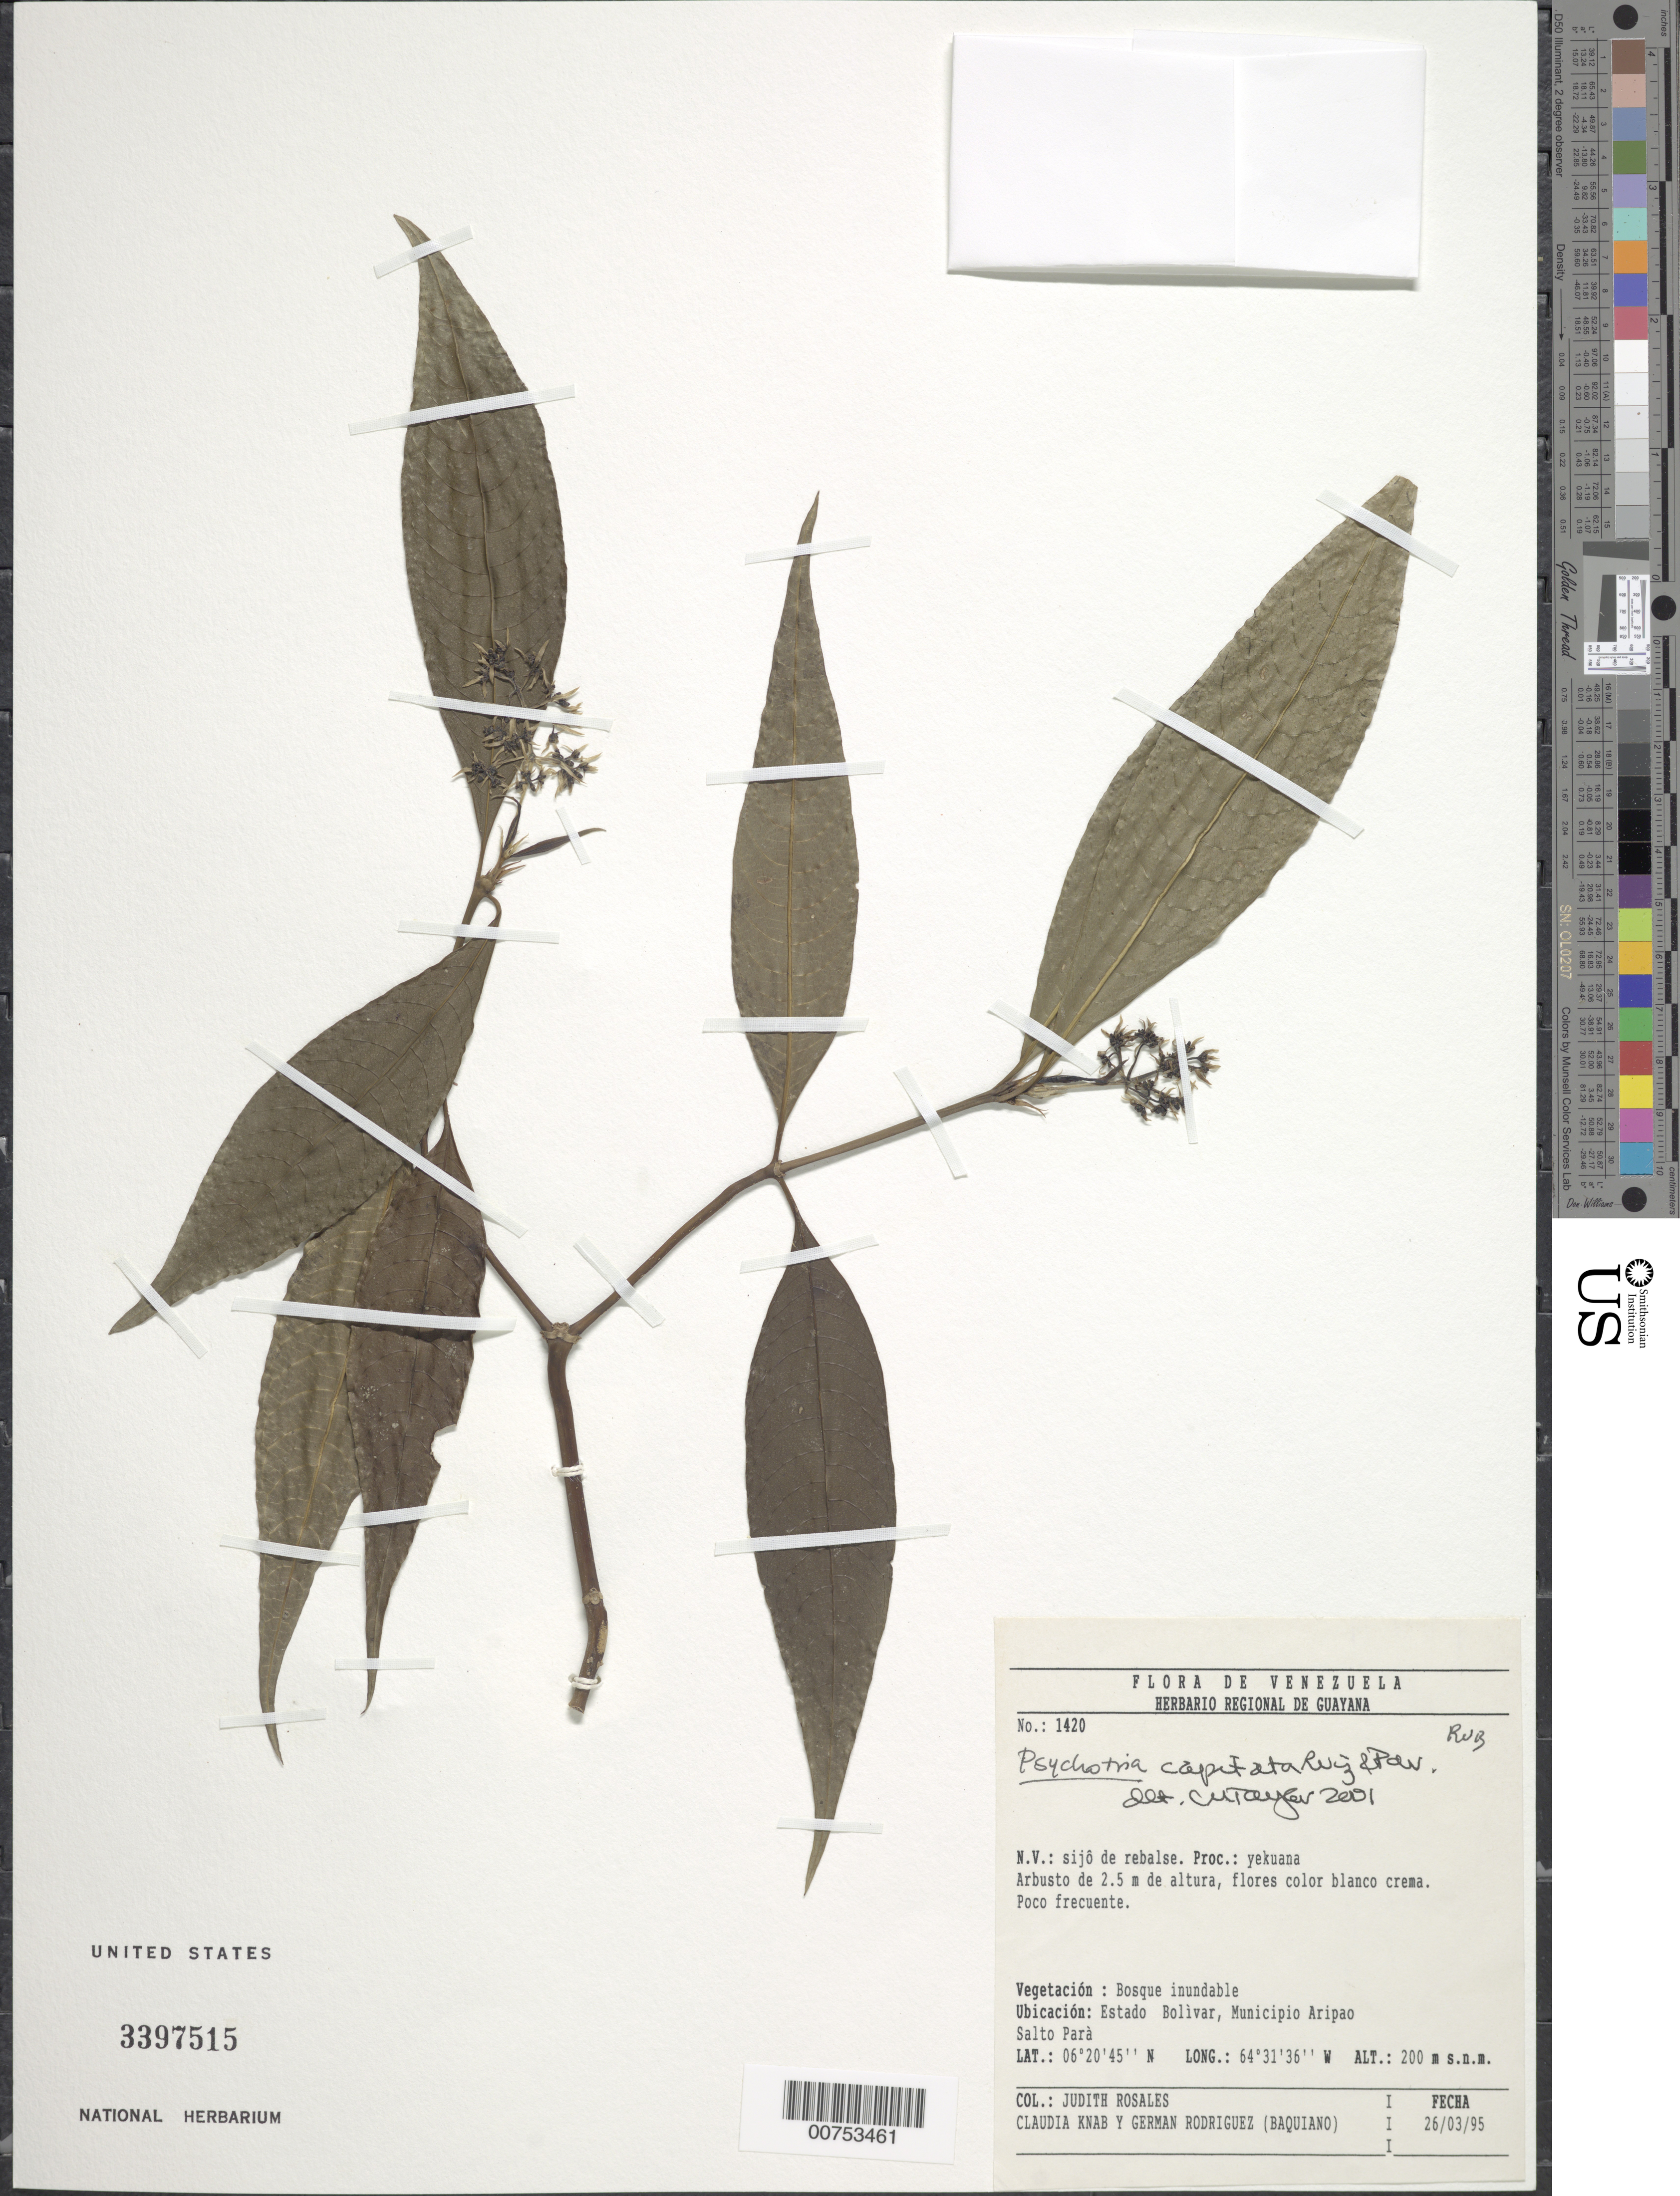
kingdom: Plantae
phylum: Tracheophyta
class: Magnoliopsida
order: Gentianales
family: Rubiaceae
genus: Psychotria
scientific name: Psychotria capitata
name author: Ruiz & Pav.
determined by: Taylor, Charlotte M.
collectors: J. Rosales, C. Knab-Vispo & G. Rodriguez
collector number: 1420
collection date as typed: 26-Mar-95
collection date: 1995-03-26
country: Venezuela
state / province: Bolívar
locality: Mun. Aripao, Salto Parà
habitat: Inundated forest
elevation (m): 200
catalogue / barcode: US 3397515